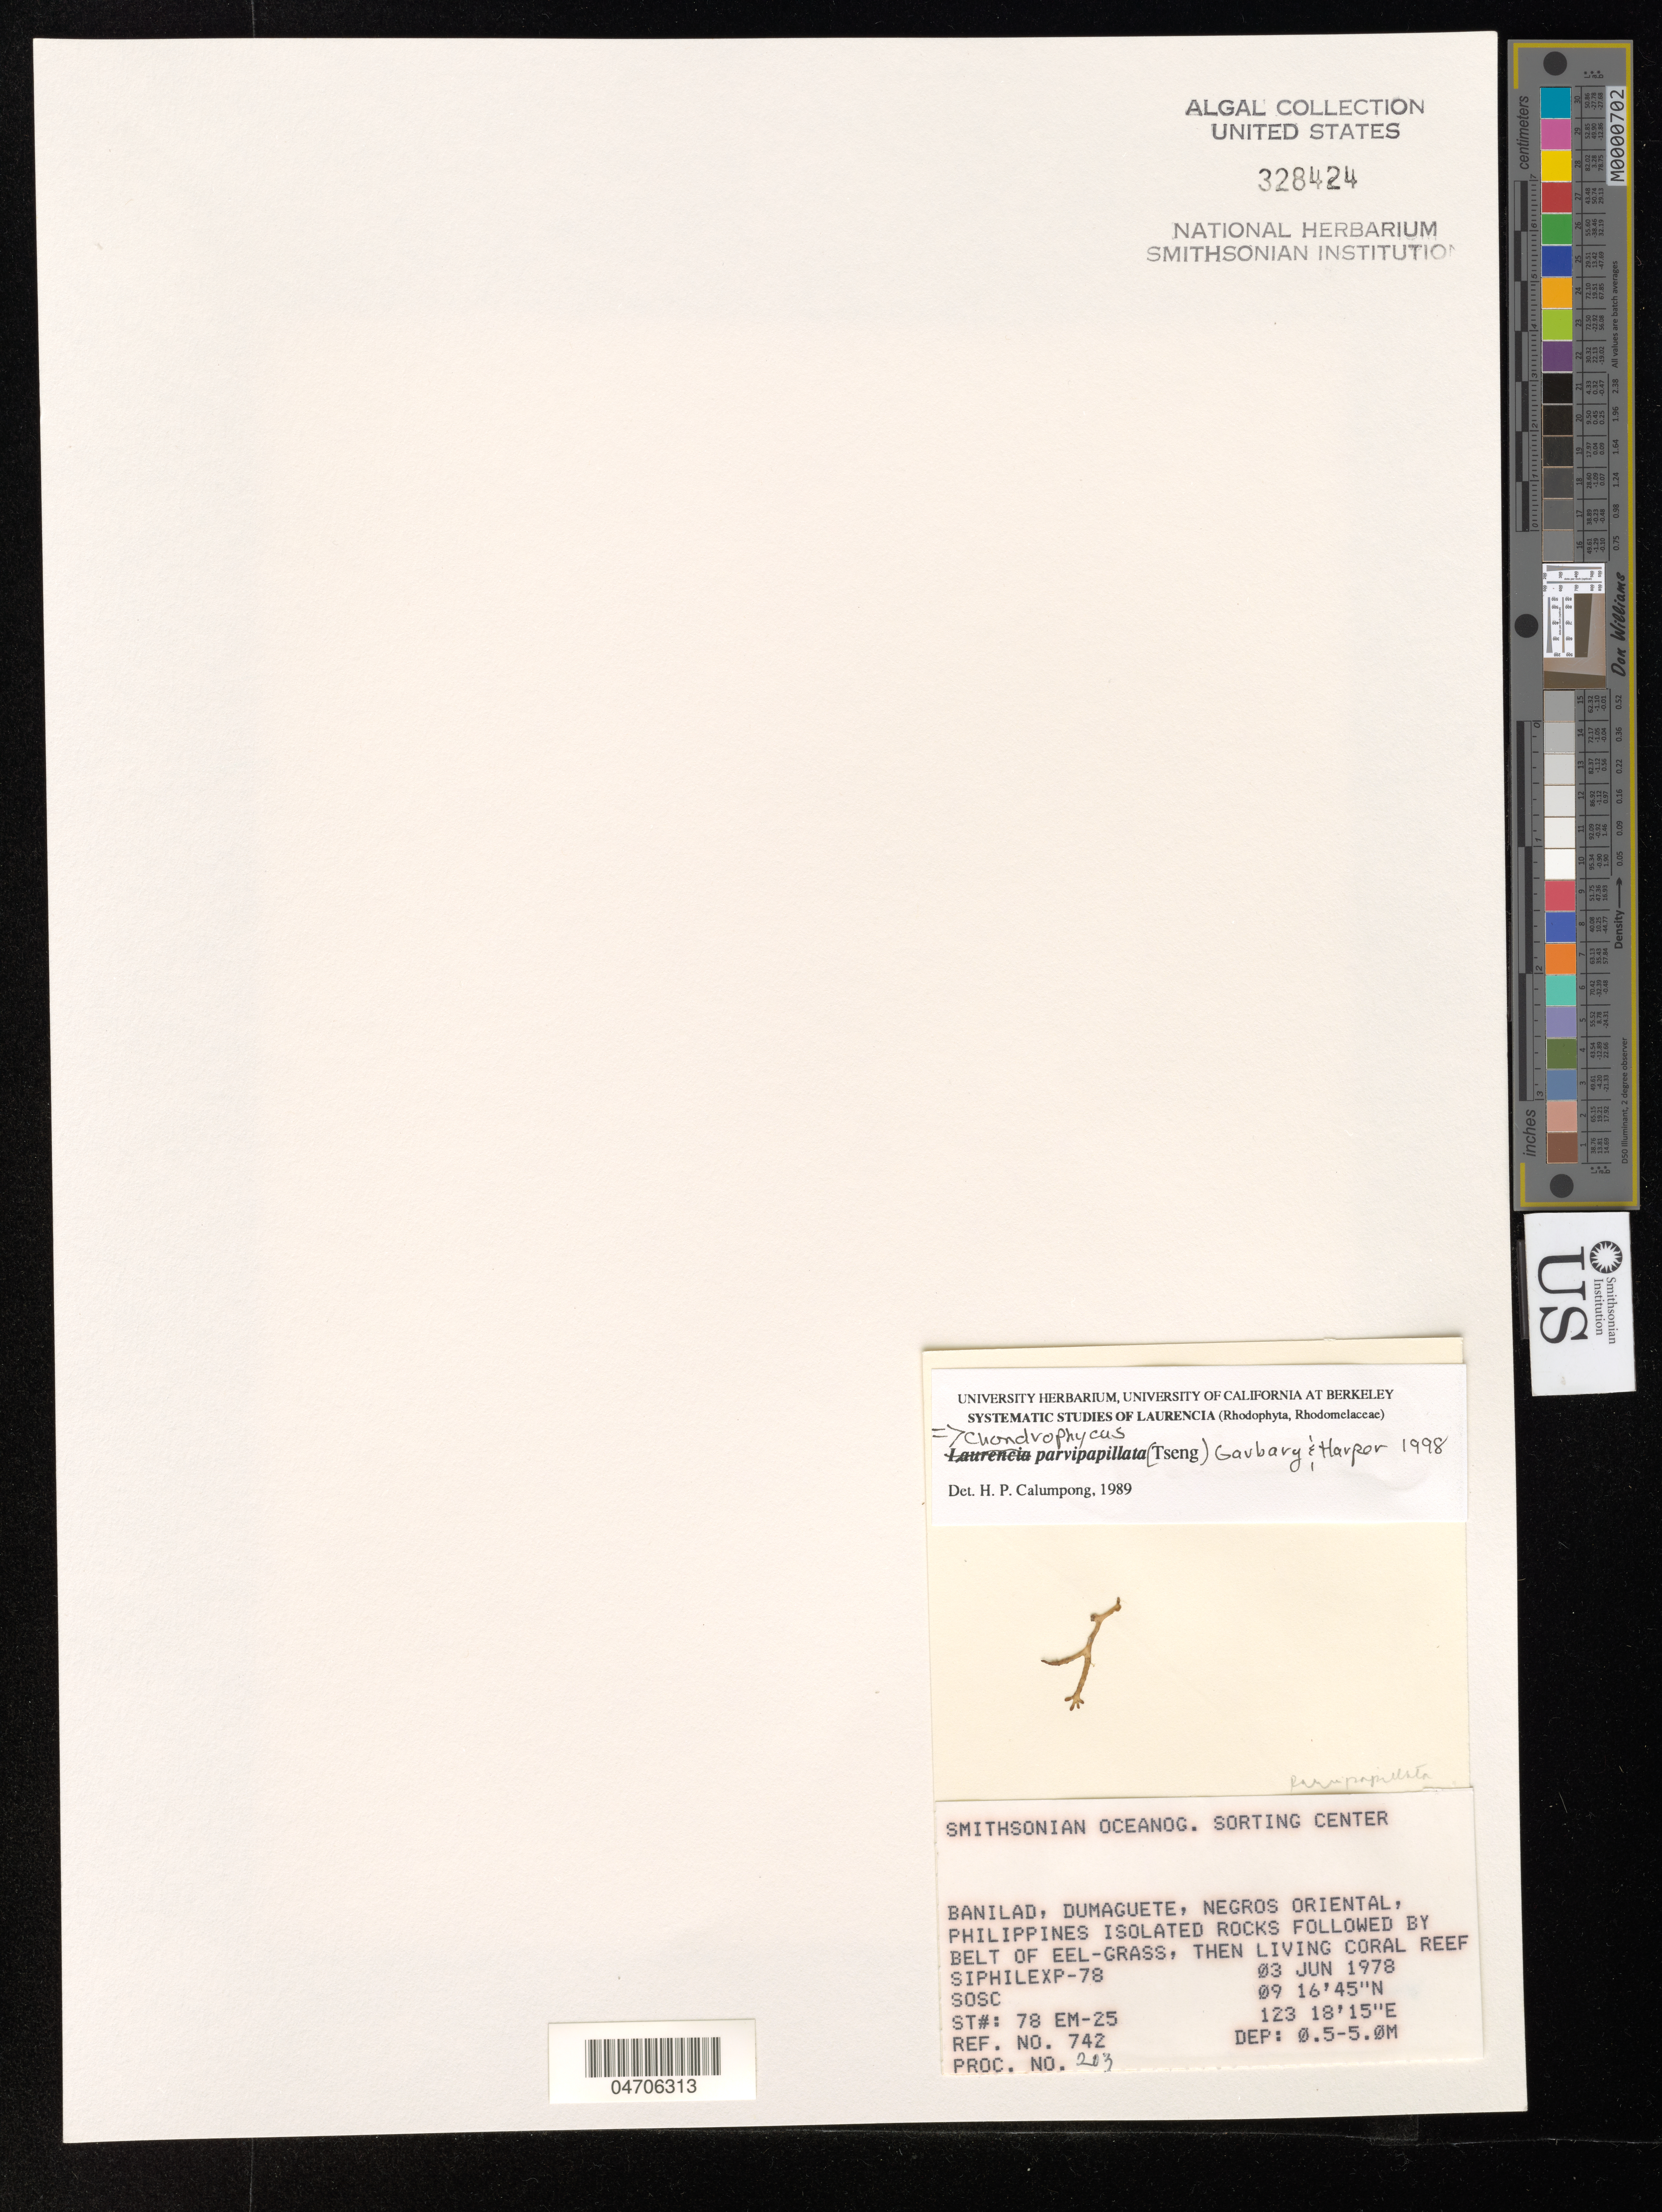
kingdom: Plantae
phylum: Rhodophyta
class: Florideophyceae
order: Ceramiales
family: Rhodomelaceae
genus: Chondrophycus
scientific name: Chondrophycus parvipapillatus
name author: (C.K. Tseng) Garbary & J.T. Harper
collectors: Smithsonian Oceanographic Sorting Center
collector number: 742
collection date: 1978-06-03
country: Philippines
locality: Banilad, Dumaguete, Negros Oriental.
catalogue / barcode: US 328424